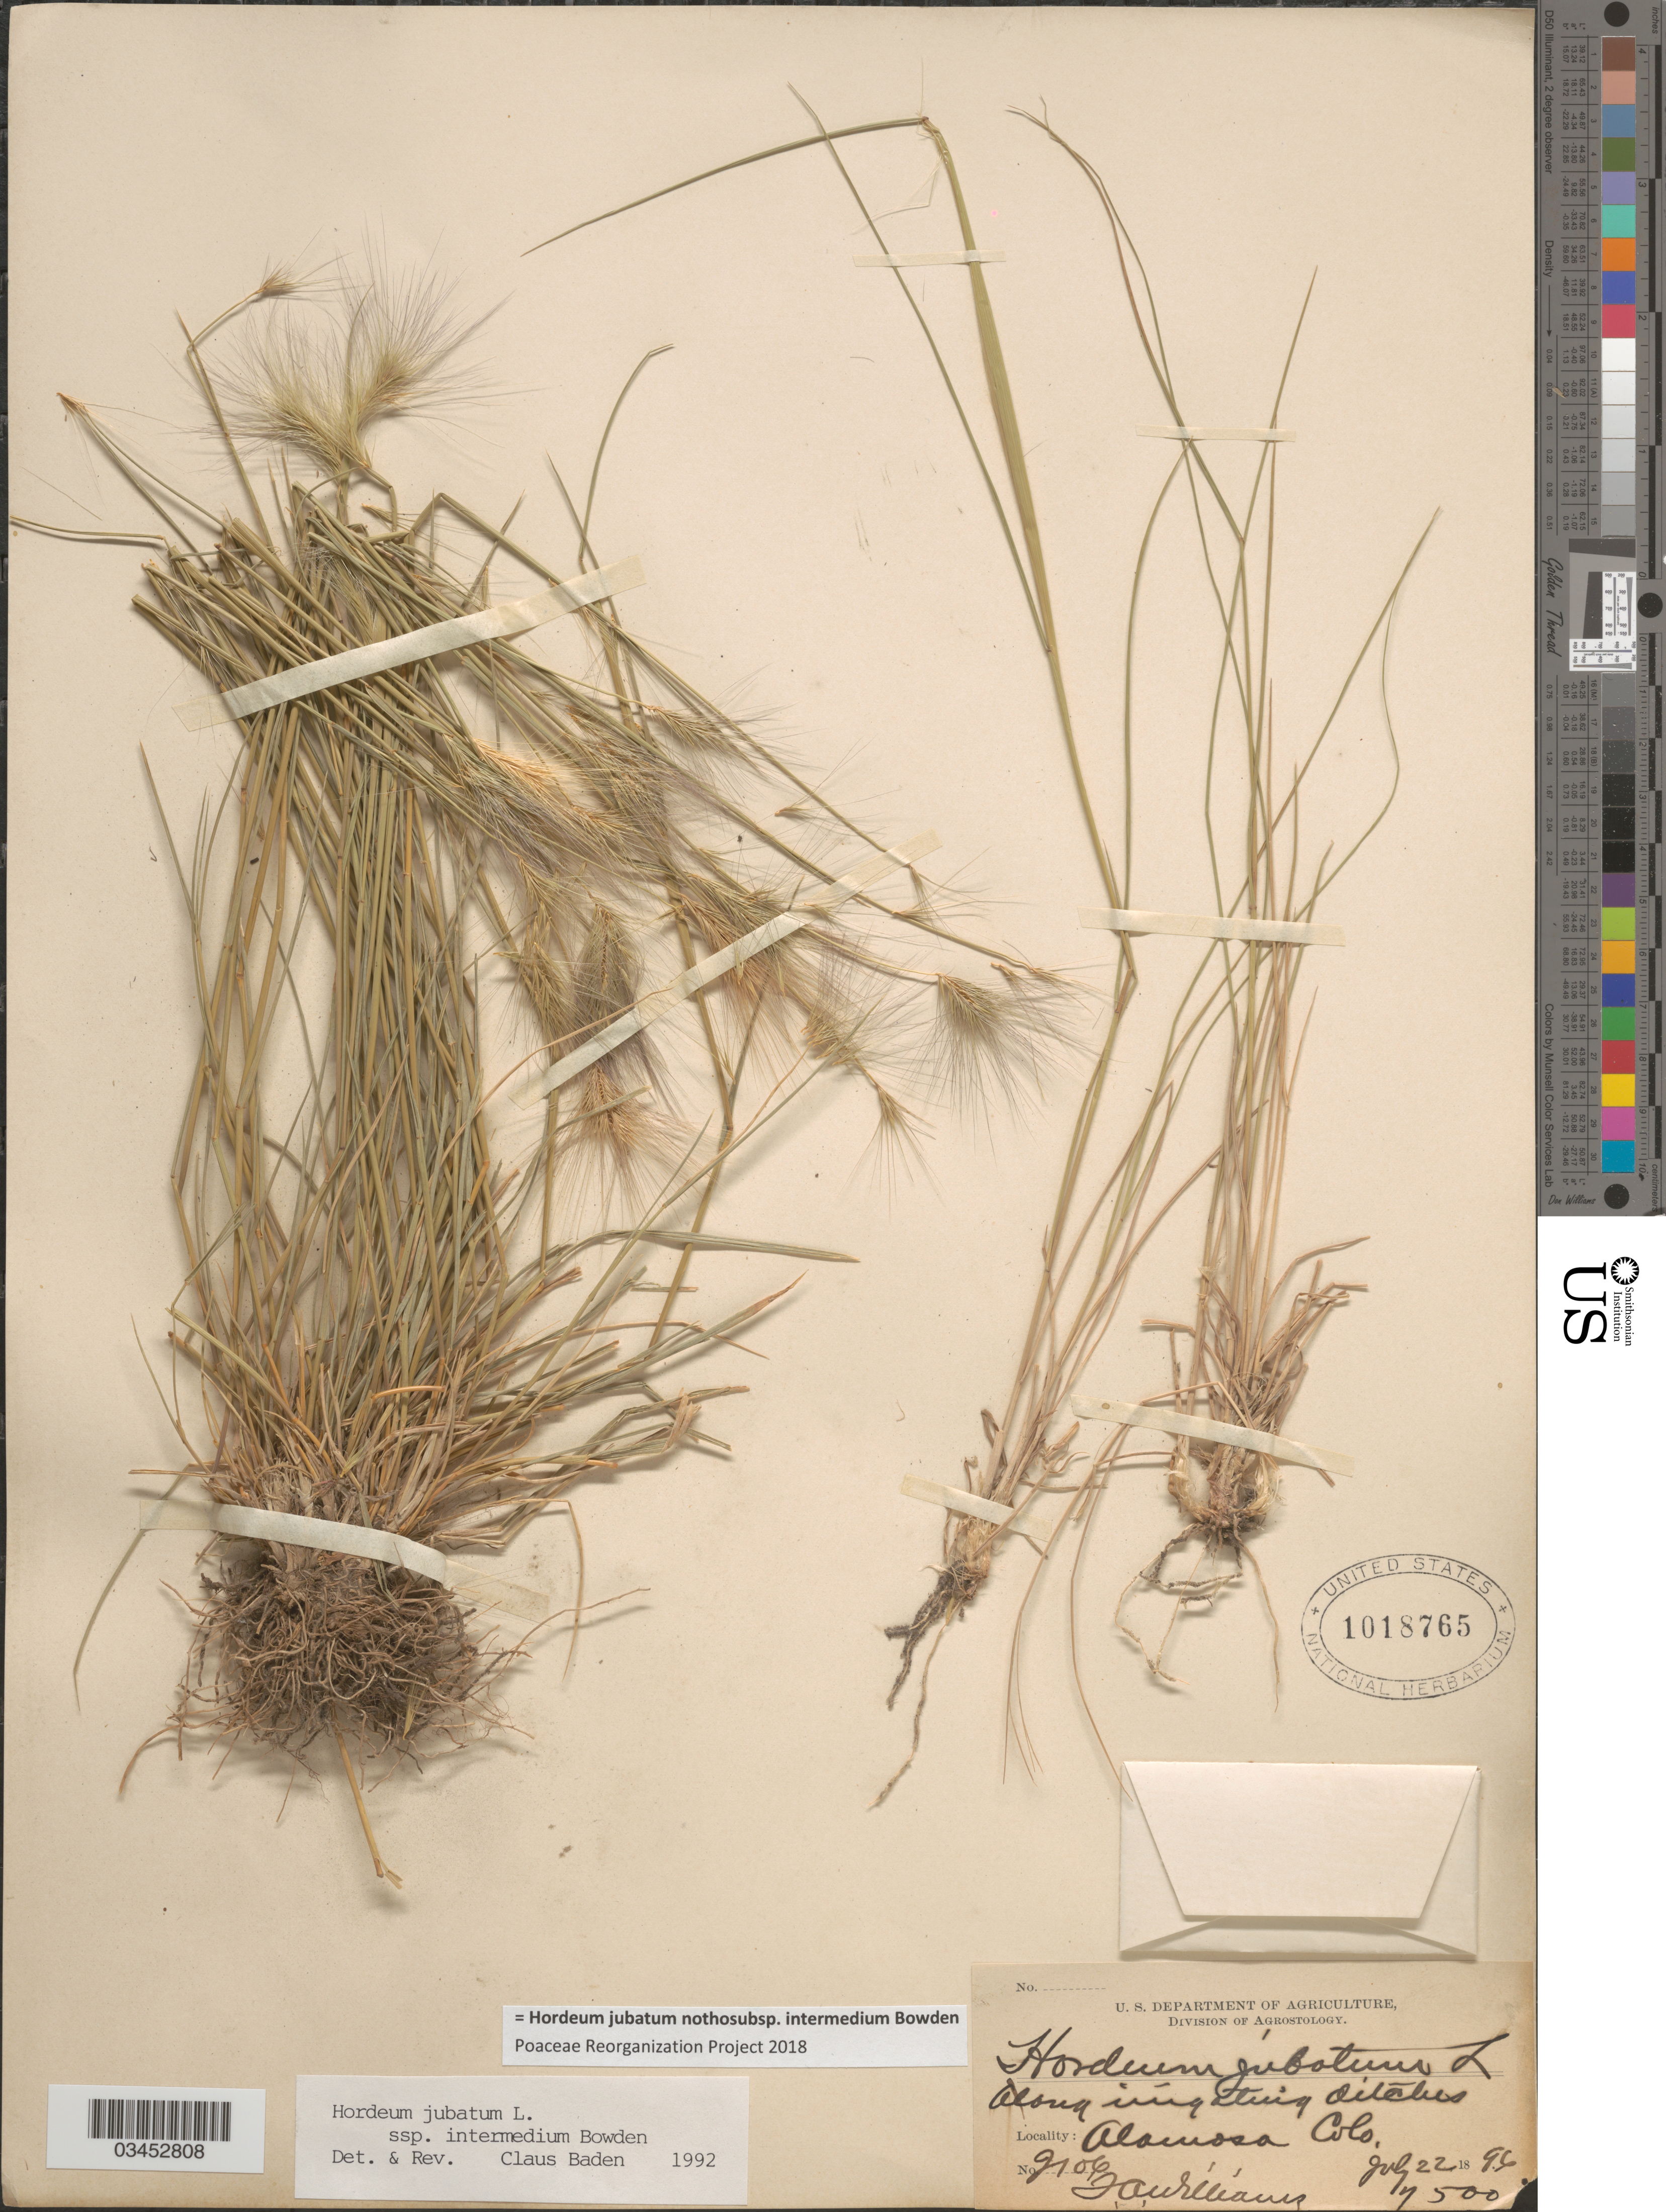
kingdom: Plantae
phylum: Tracheophyta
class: Liliopsida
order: Poales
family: Poaceae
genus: Hordeum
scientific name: Hordeum jubatum nothosubsp. intermedium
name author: Bowden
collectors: T. Williams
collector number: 2106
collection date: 1896-07-22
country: United States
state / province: Colorado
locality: Alamosa.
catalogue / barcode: US 1018765